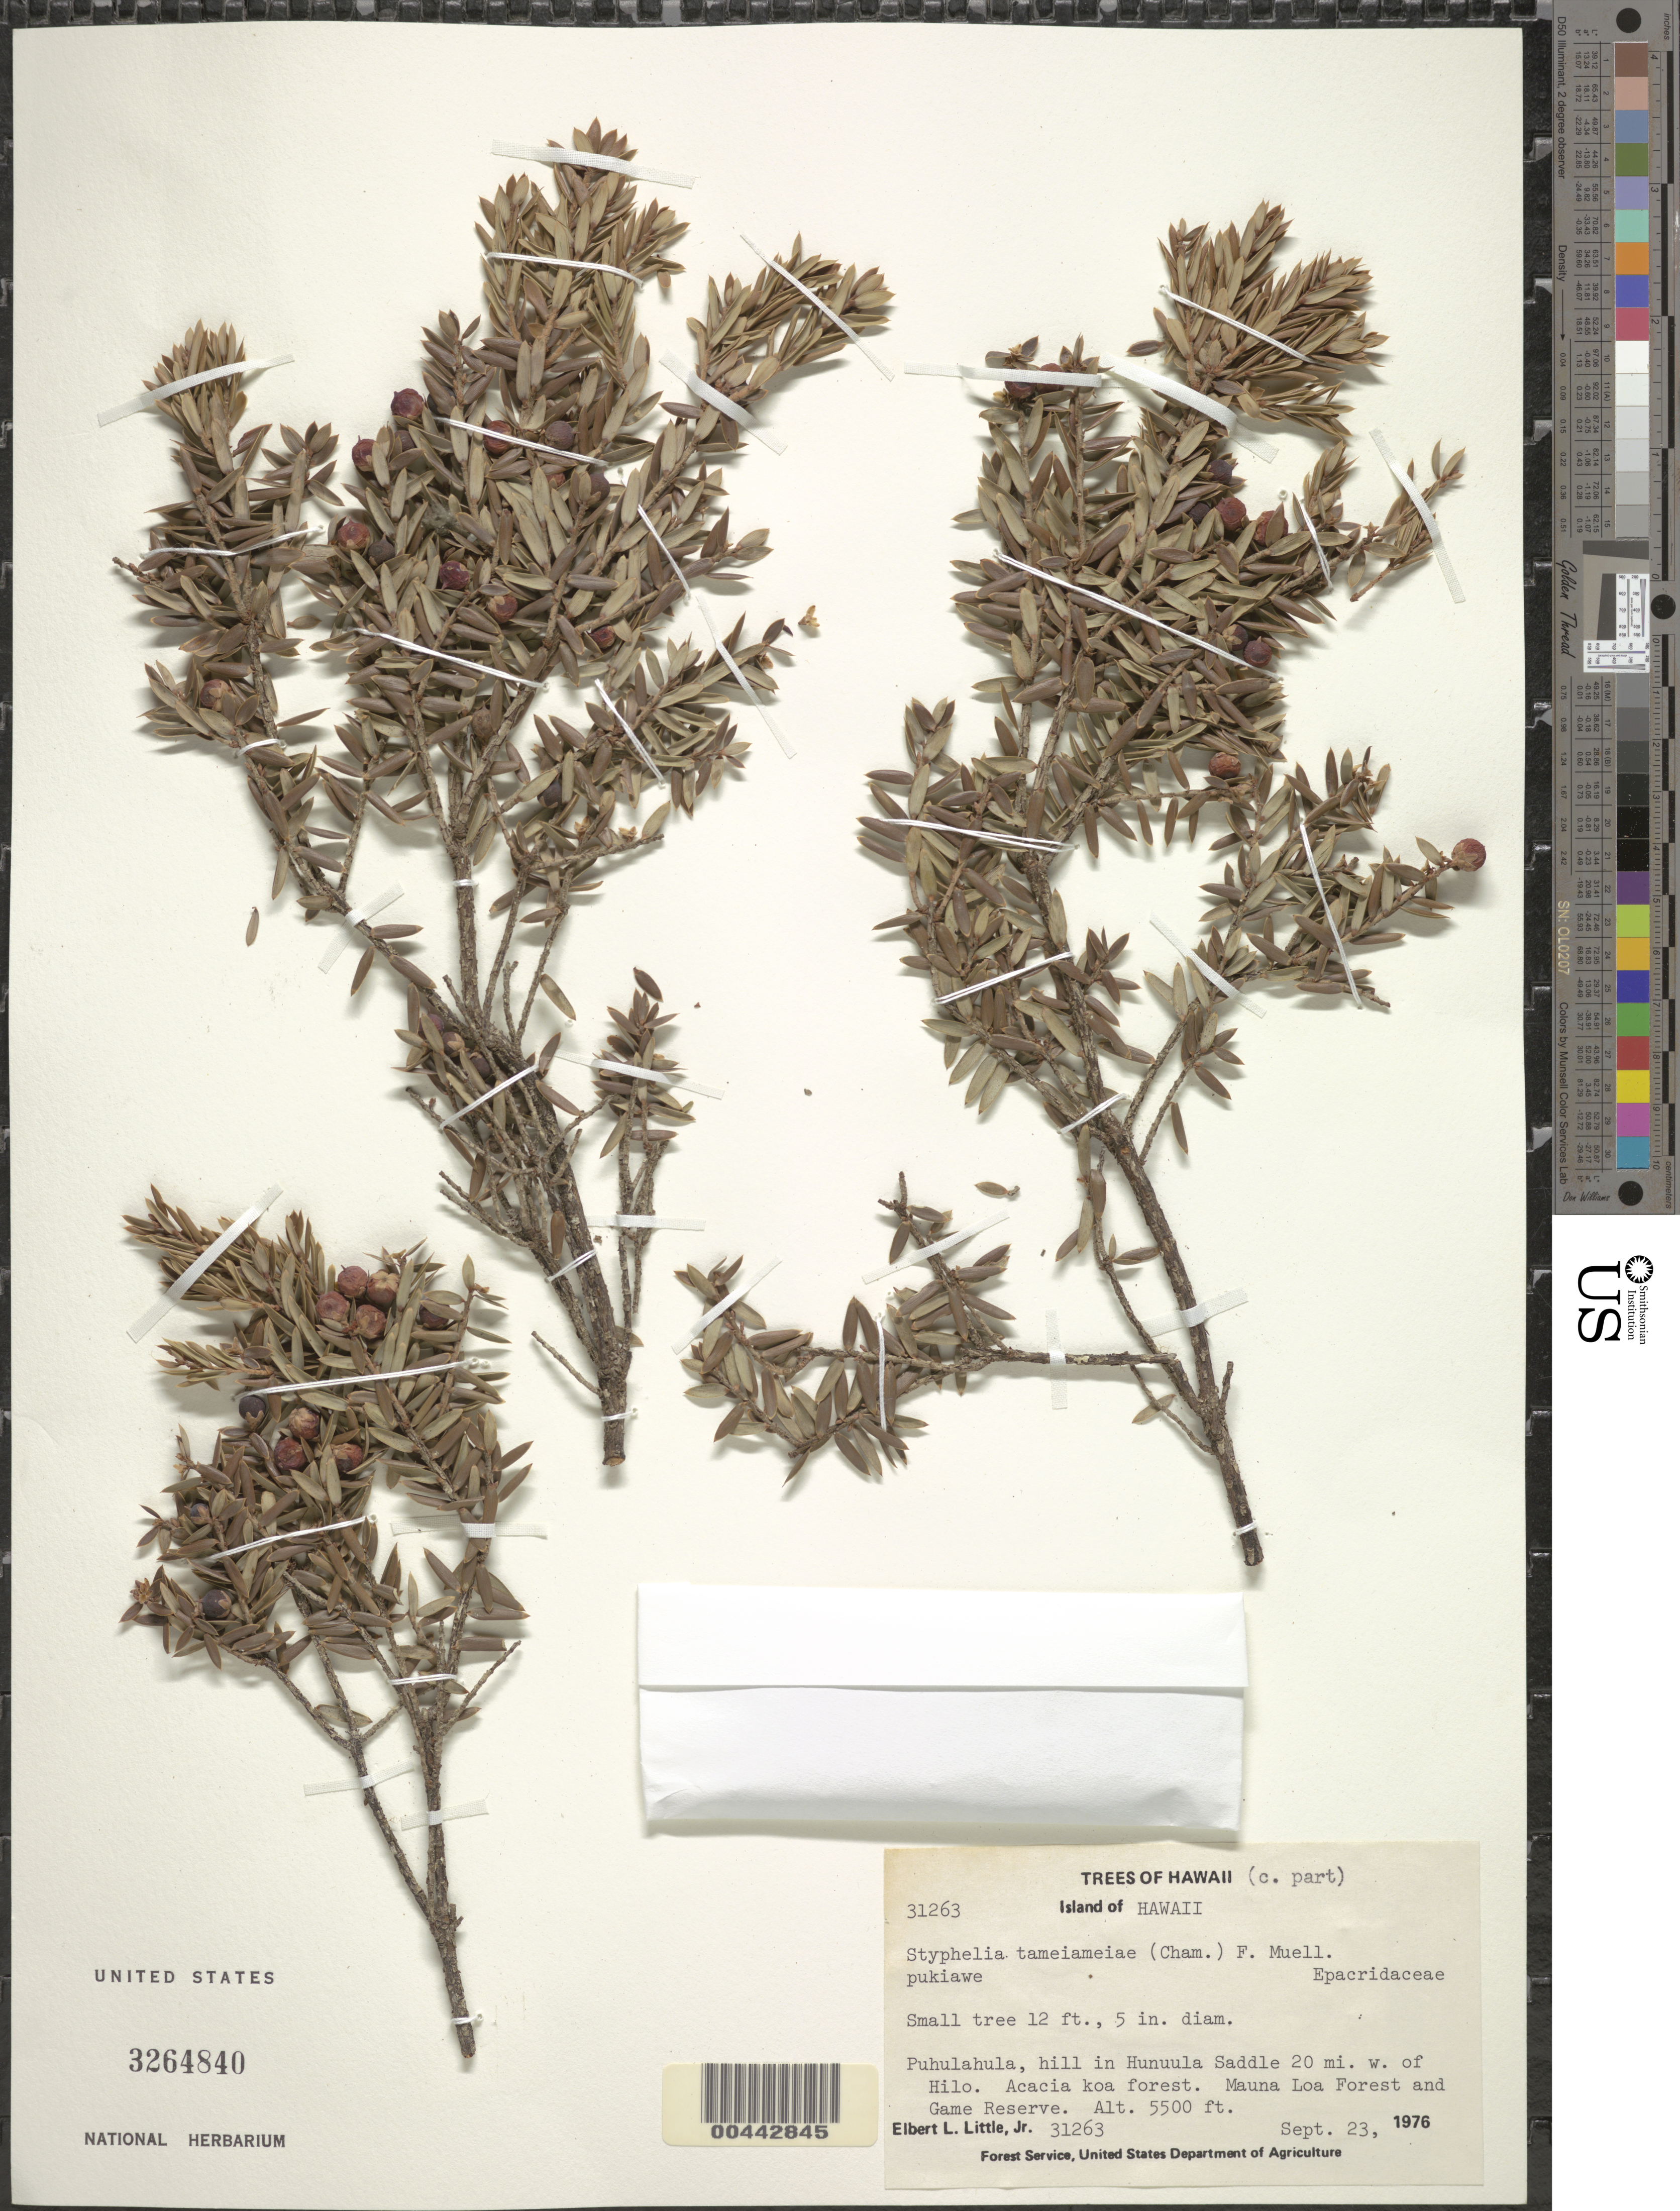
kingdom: Plantae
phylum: Tracheophyta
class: Magnoliopsida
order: Ericales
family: Ericaceae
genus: Leptecophylla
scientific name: Leptecophylla tameiameiae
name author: (Cham. & Schltdl.) C.M. Weiller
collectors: E. L. Little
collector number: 31263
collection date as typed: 23 Sep 1976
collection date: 1976-09-23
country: United States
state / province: Hawaii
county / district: Hawaii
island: Hawaii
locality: Central part of Hawaii, Puhulahula, hill in Humuula Saddle 20 mi W of Hilo. Mauna Loa Forest and Game Reserve.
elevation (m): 1676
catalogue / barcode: US 3264840